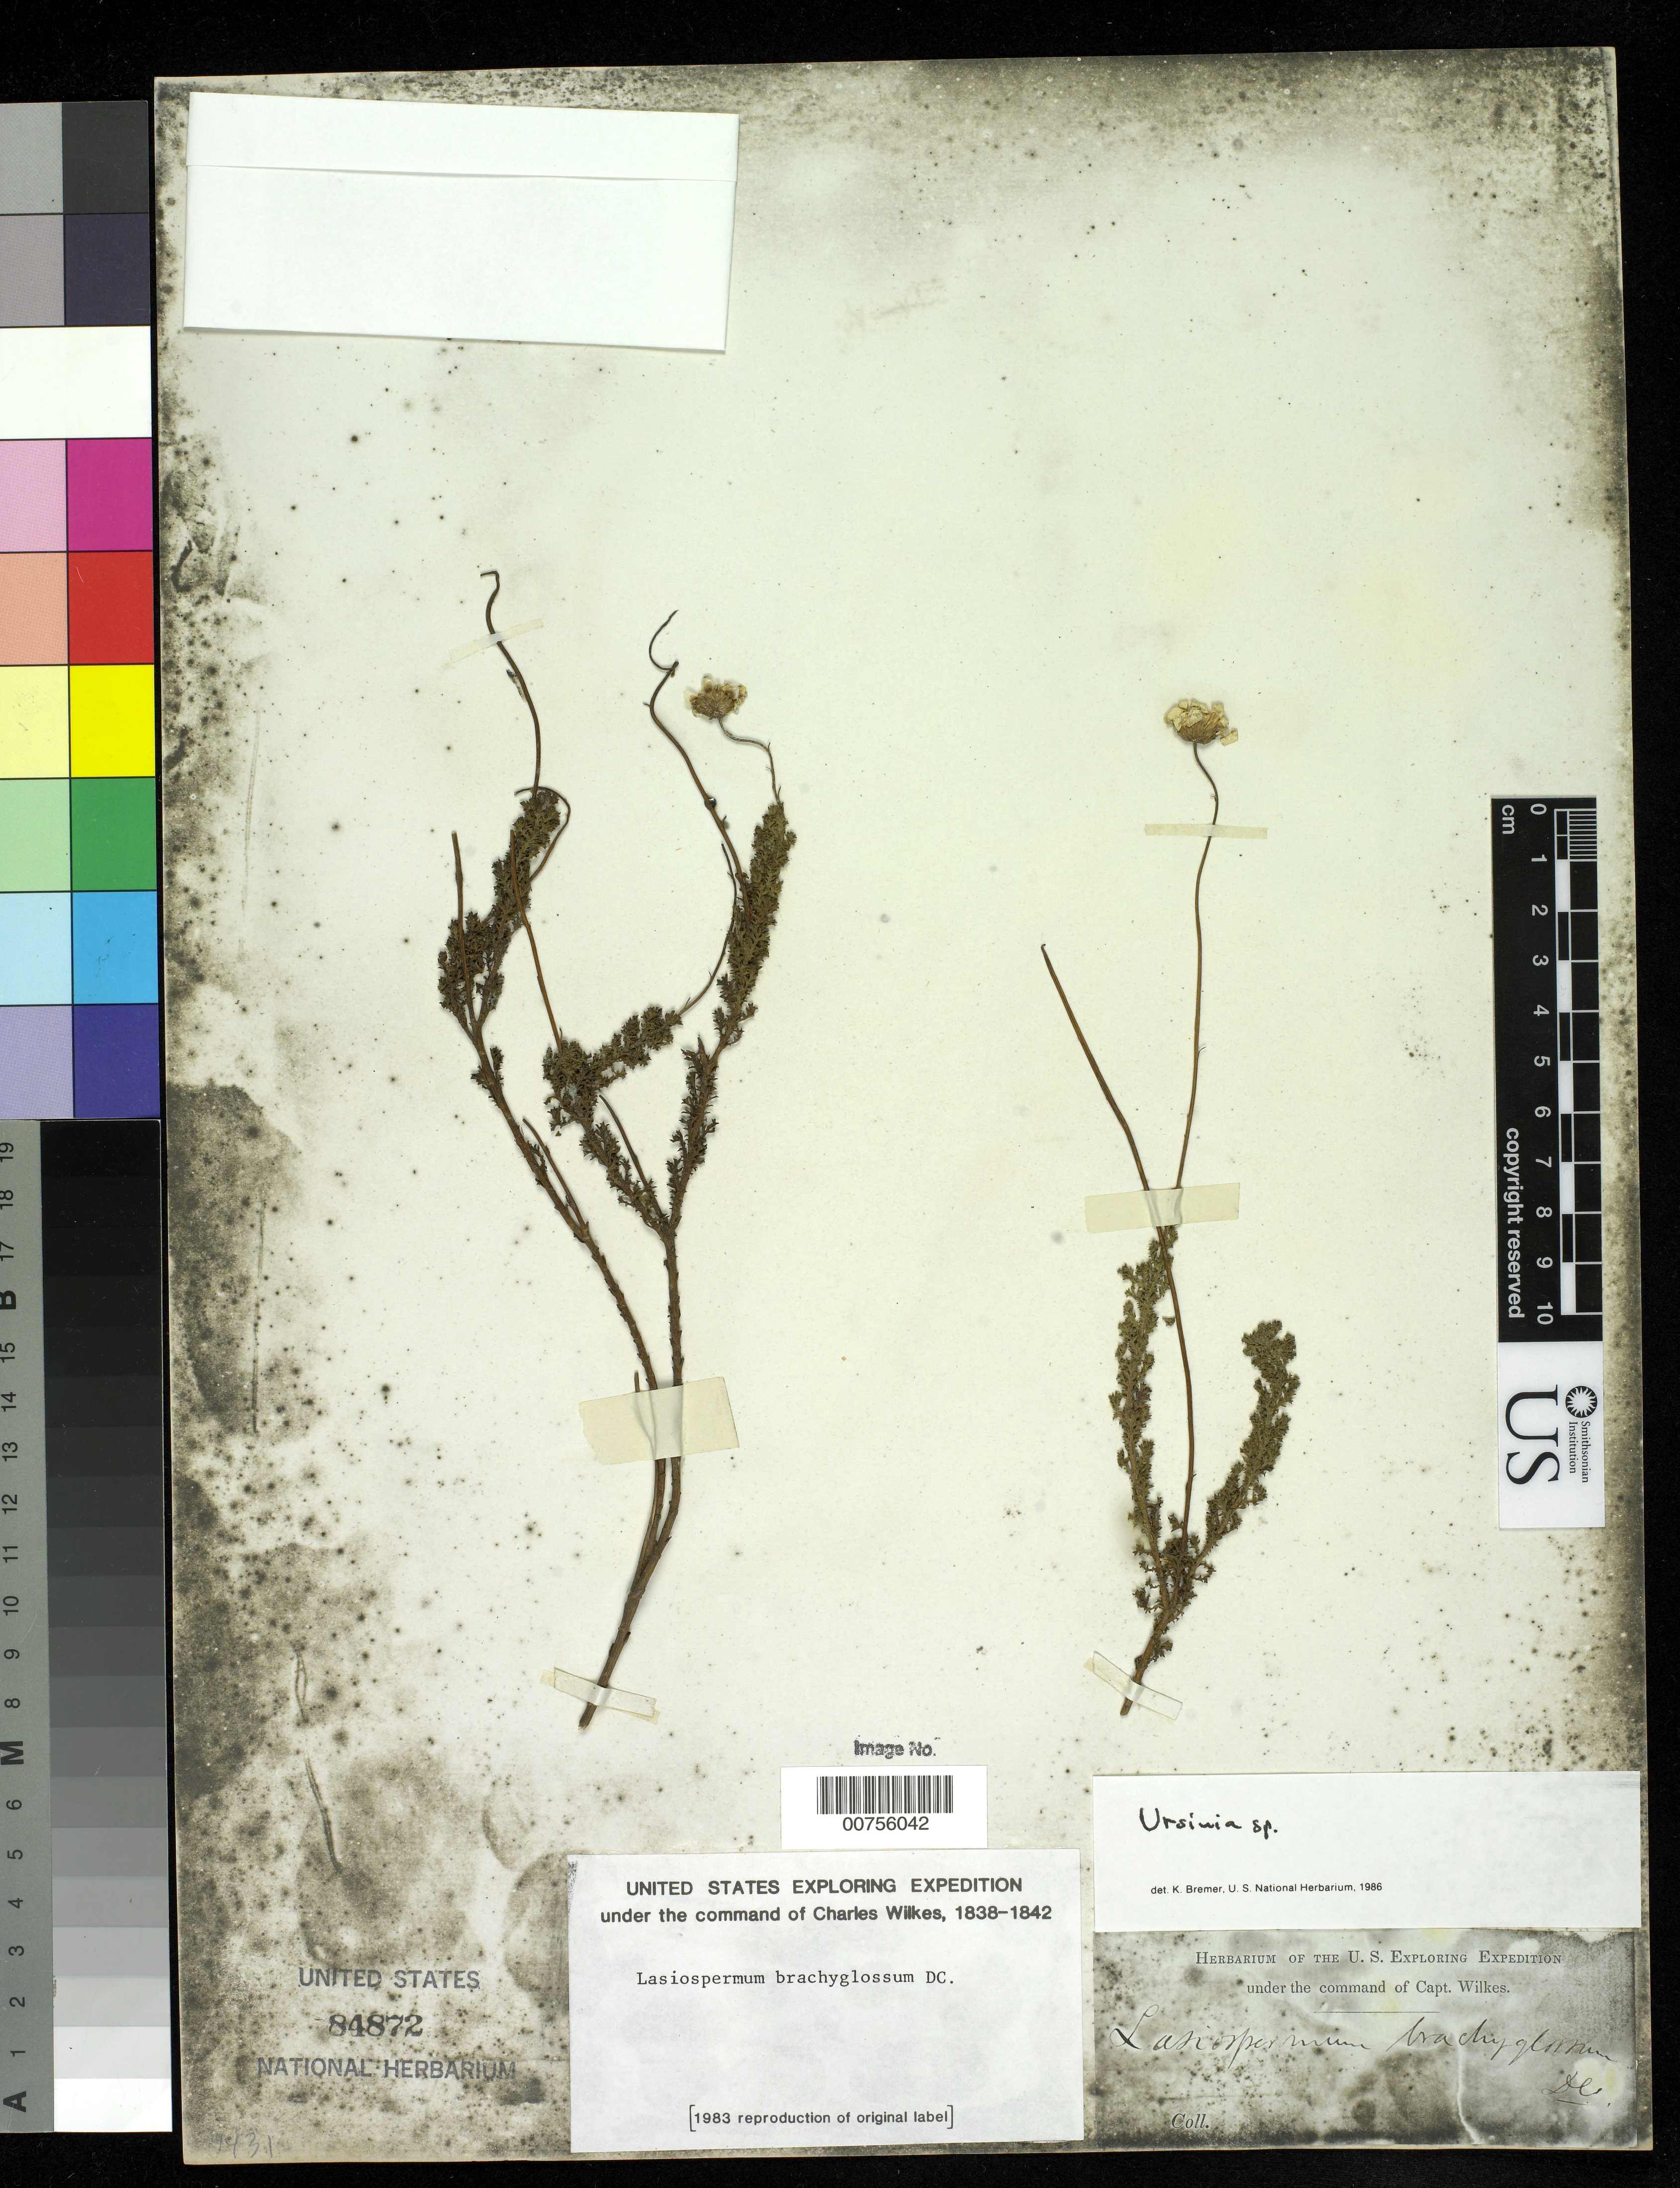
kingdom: Plantae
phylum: Tracheophyta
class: Magnoliopsida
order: Asterales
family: Asteraceae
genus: Ursinia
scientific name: Ursinia sp.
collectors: Wilkes Explor. Exped.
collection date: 1838/1842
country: South Africa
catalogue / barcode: US 84872